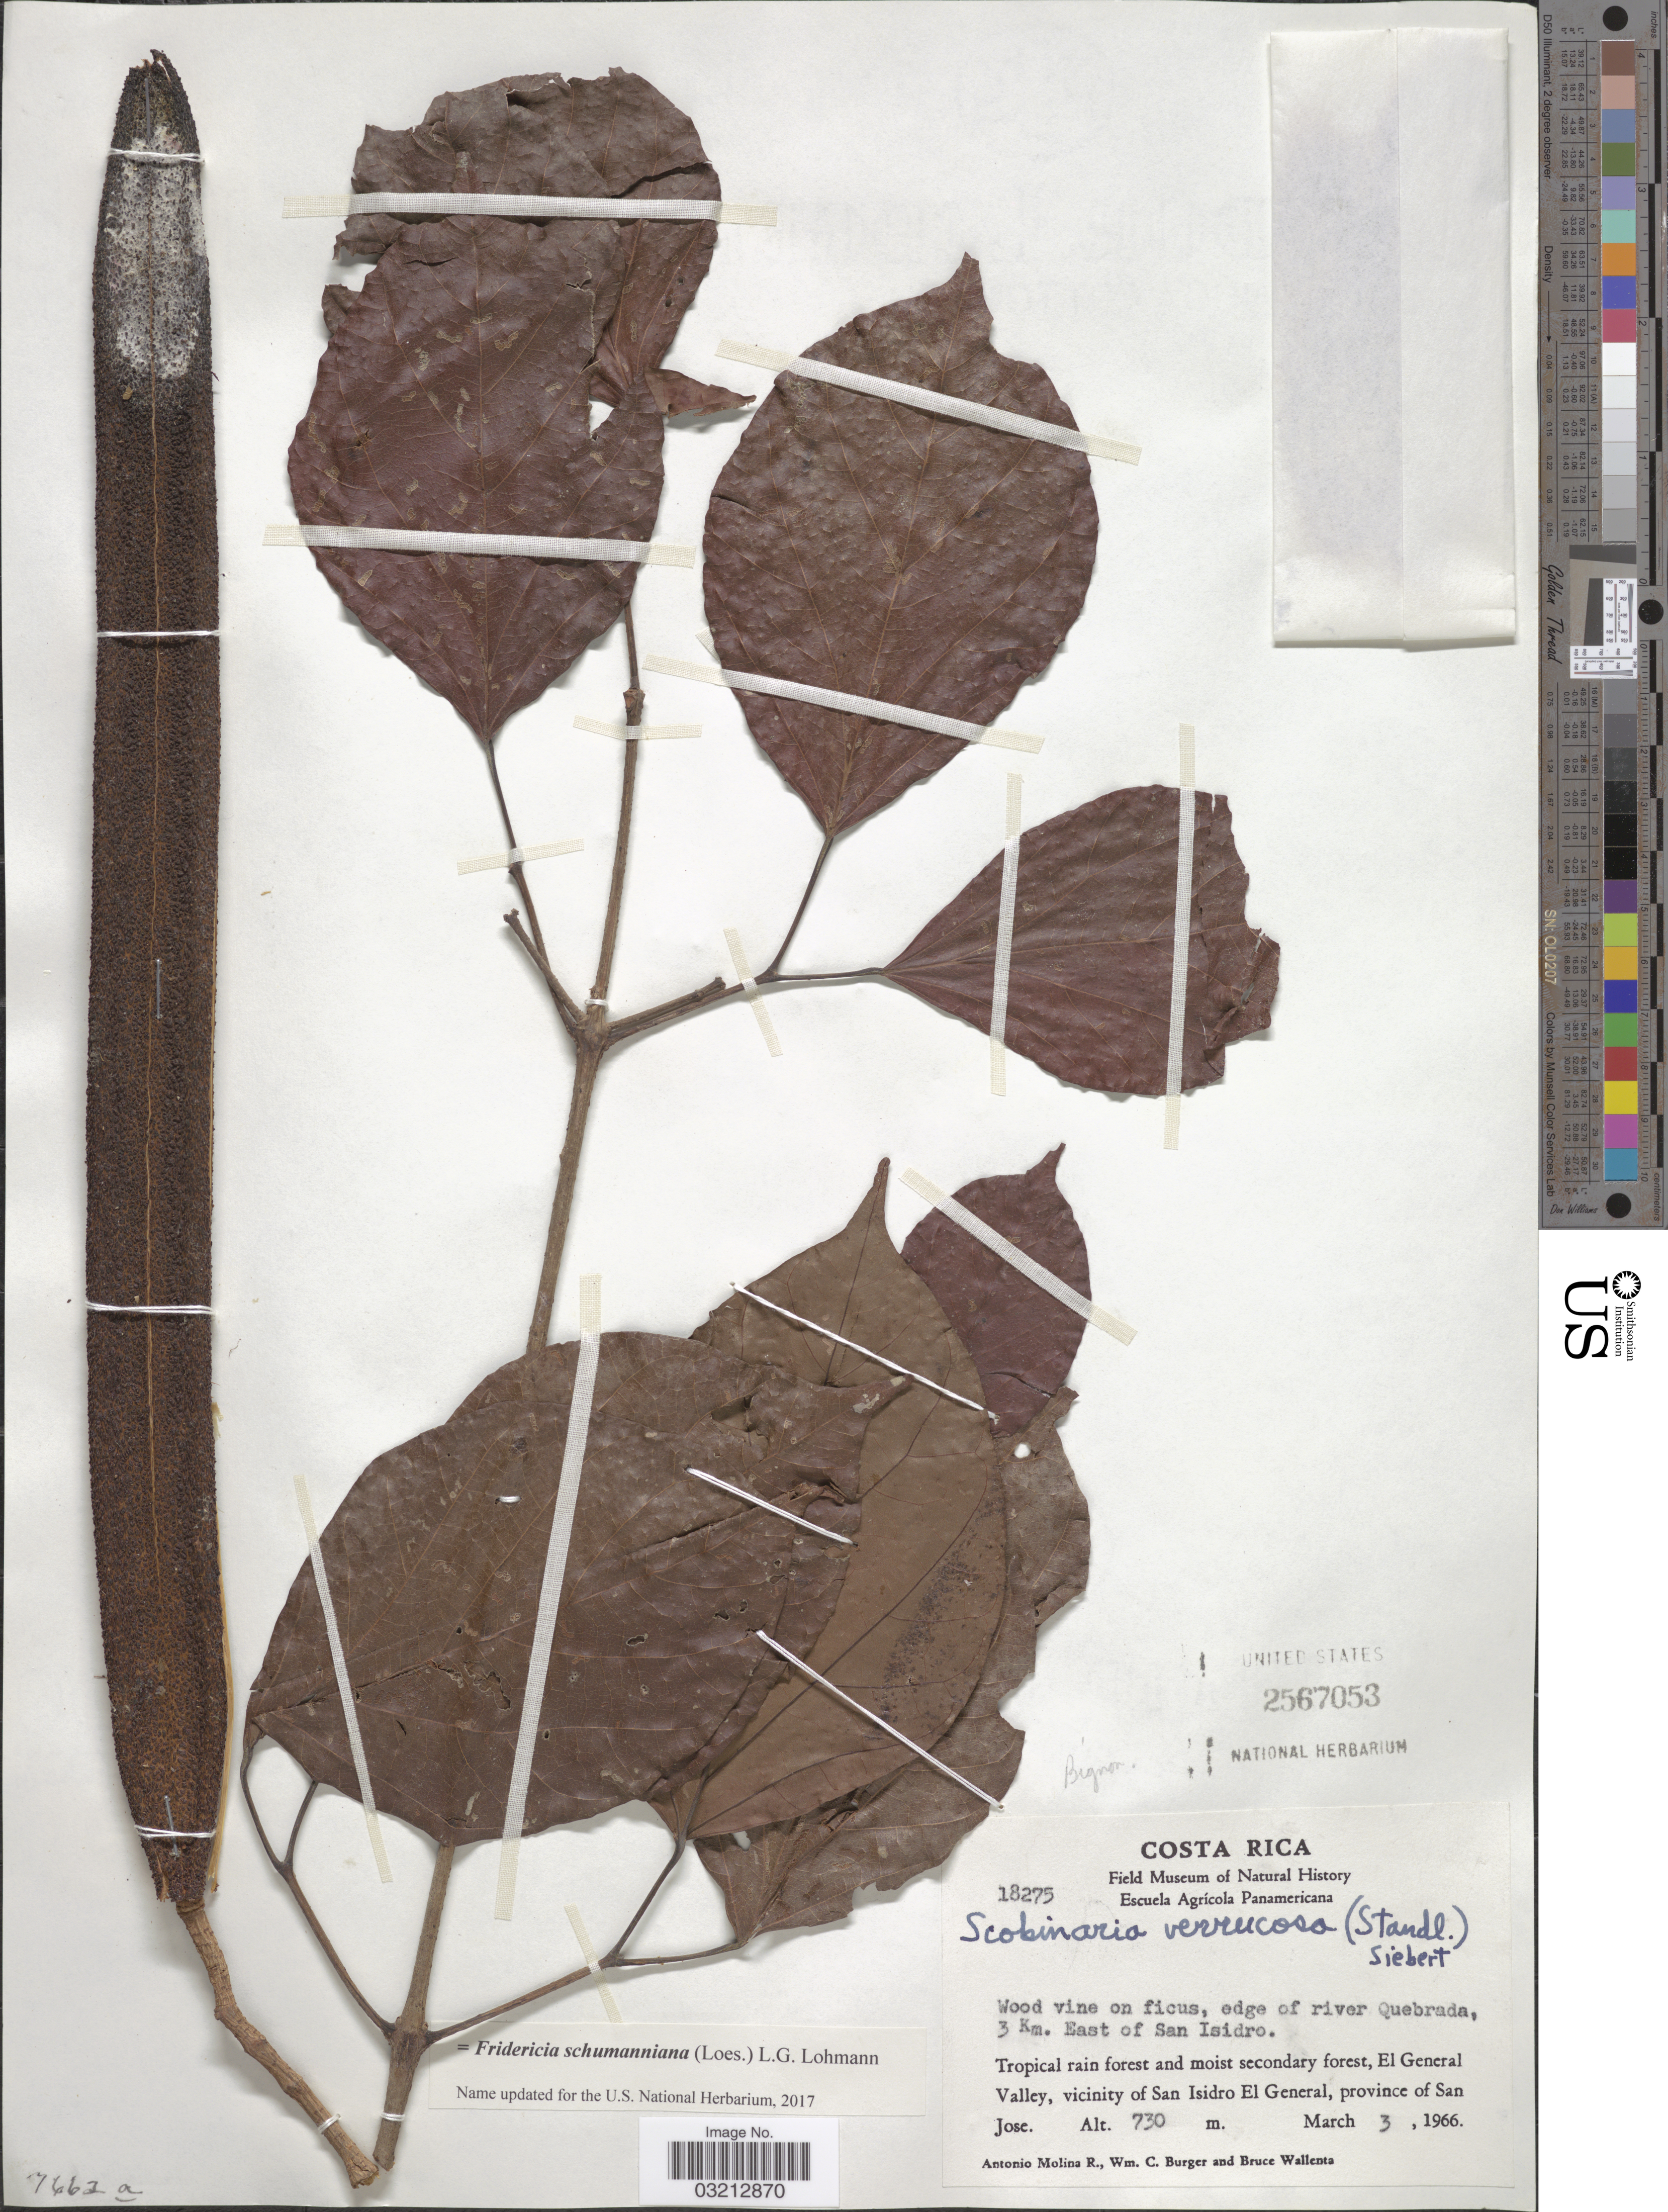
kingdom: Plantae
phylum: Tracheophyta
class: Magnoliopsida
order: Lamiales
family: Bignoniaceae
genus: Fridericia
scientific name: Fridericia schumanniana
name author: (Loes.) L.G. Lohmann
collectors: A. Molina R., W. Burger & B. Wallenta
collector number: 18275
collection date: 1966-03-03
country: Costa Rica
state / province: San José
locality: Edge of river Quebrada, 3 Km. East of San Isidro. El General Valley, vicinity of San Isidro El General.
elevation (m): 730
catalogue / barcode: US 2567053